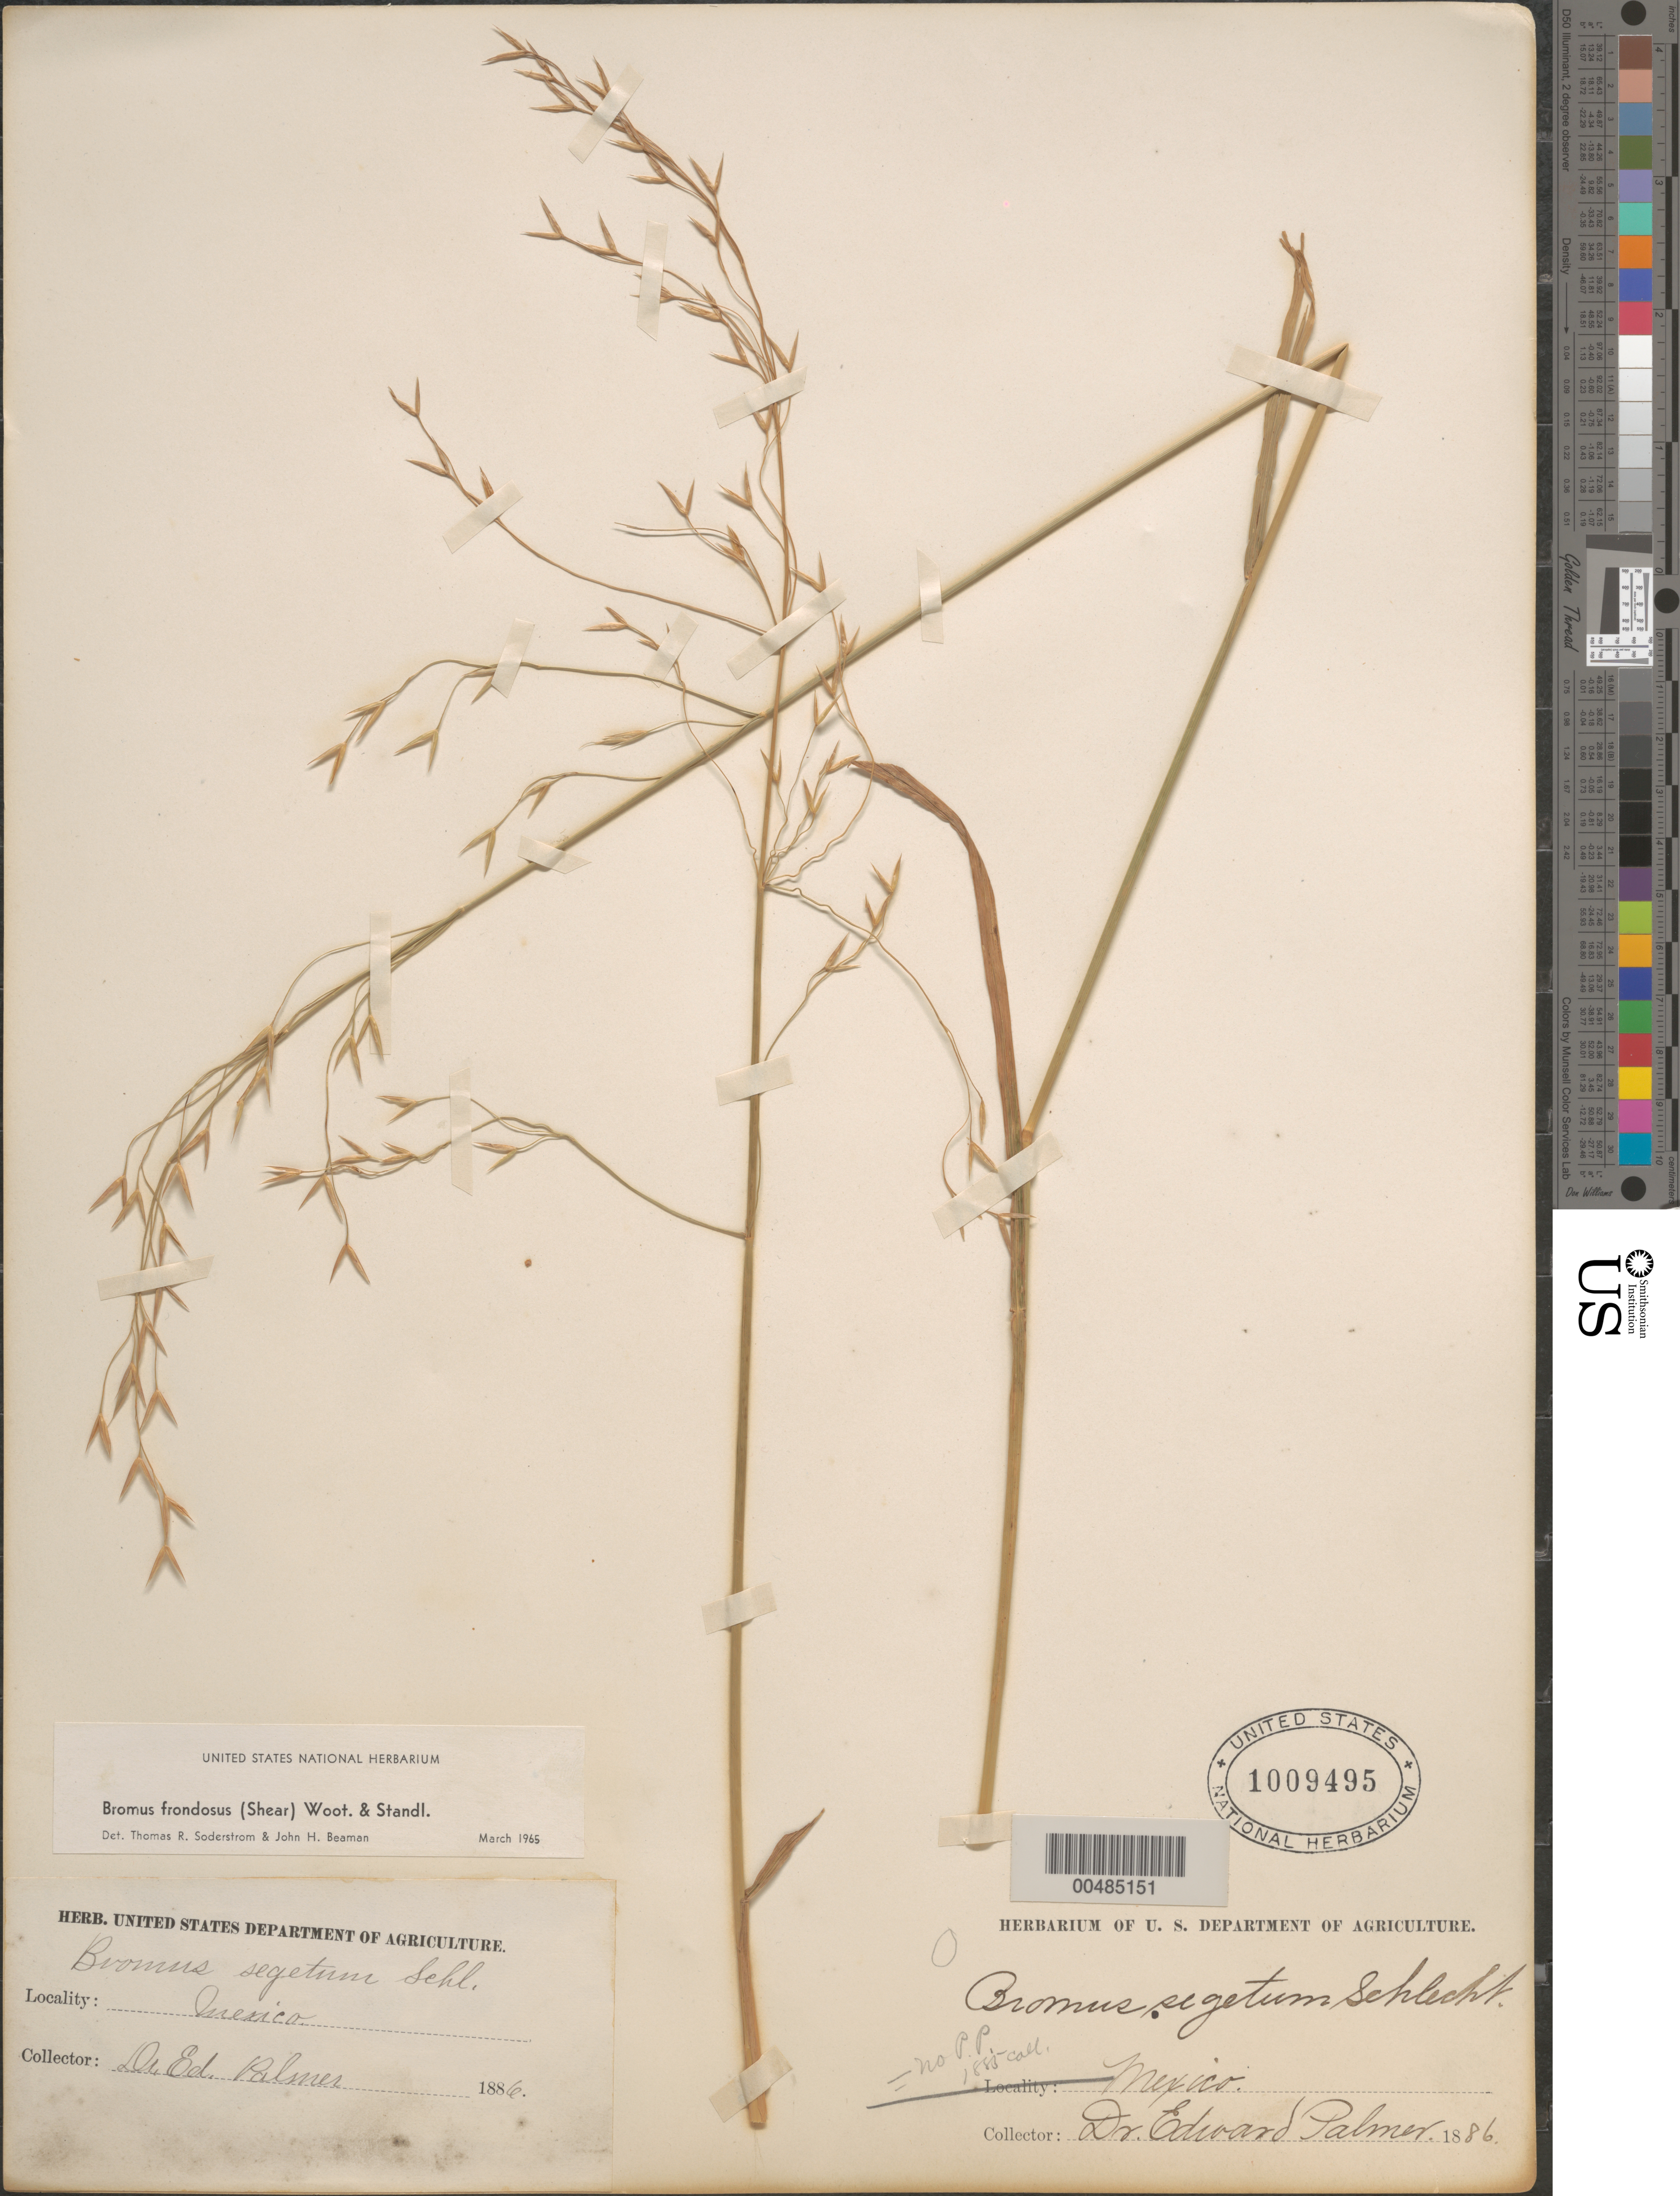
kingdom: Plantae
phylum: Tracheophyta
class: Liliopsida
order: Poales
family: Poaceae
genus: Bromus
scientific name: Bromus porteri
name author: (J.M. Coult.) Nash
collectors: E. Palmer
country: Mexico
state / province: Durango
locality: San Ramon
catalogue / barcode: US 1009495